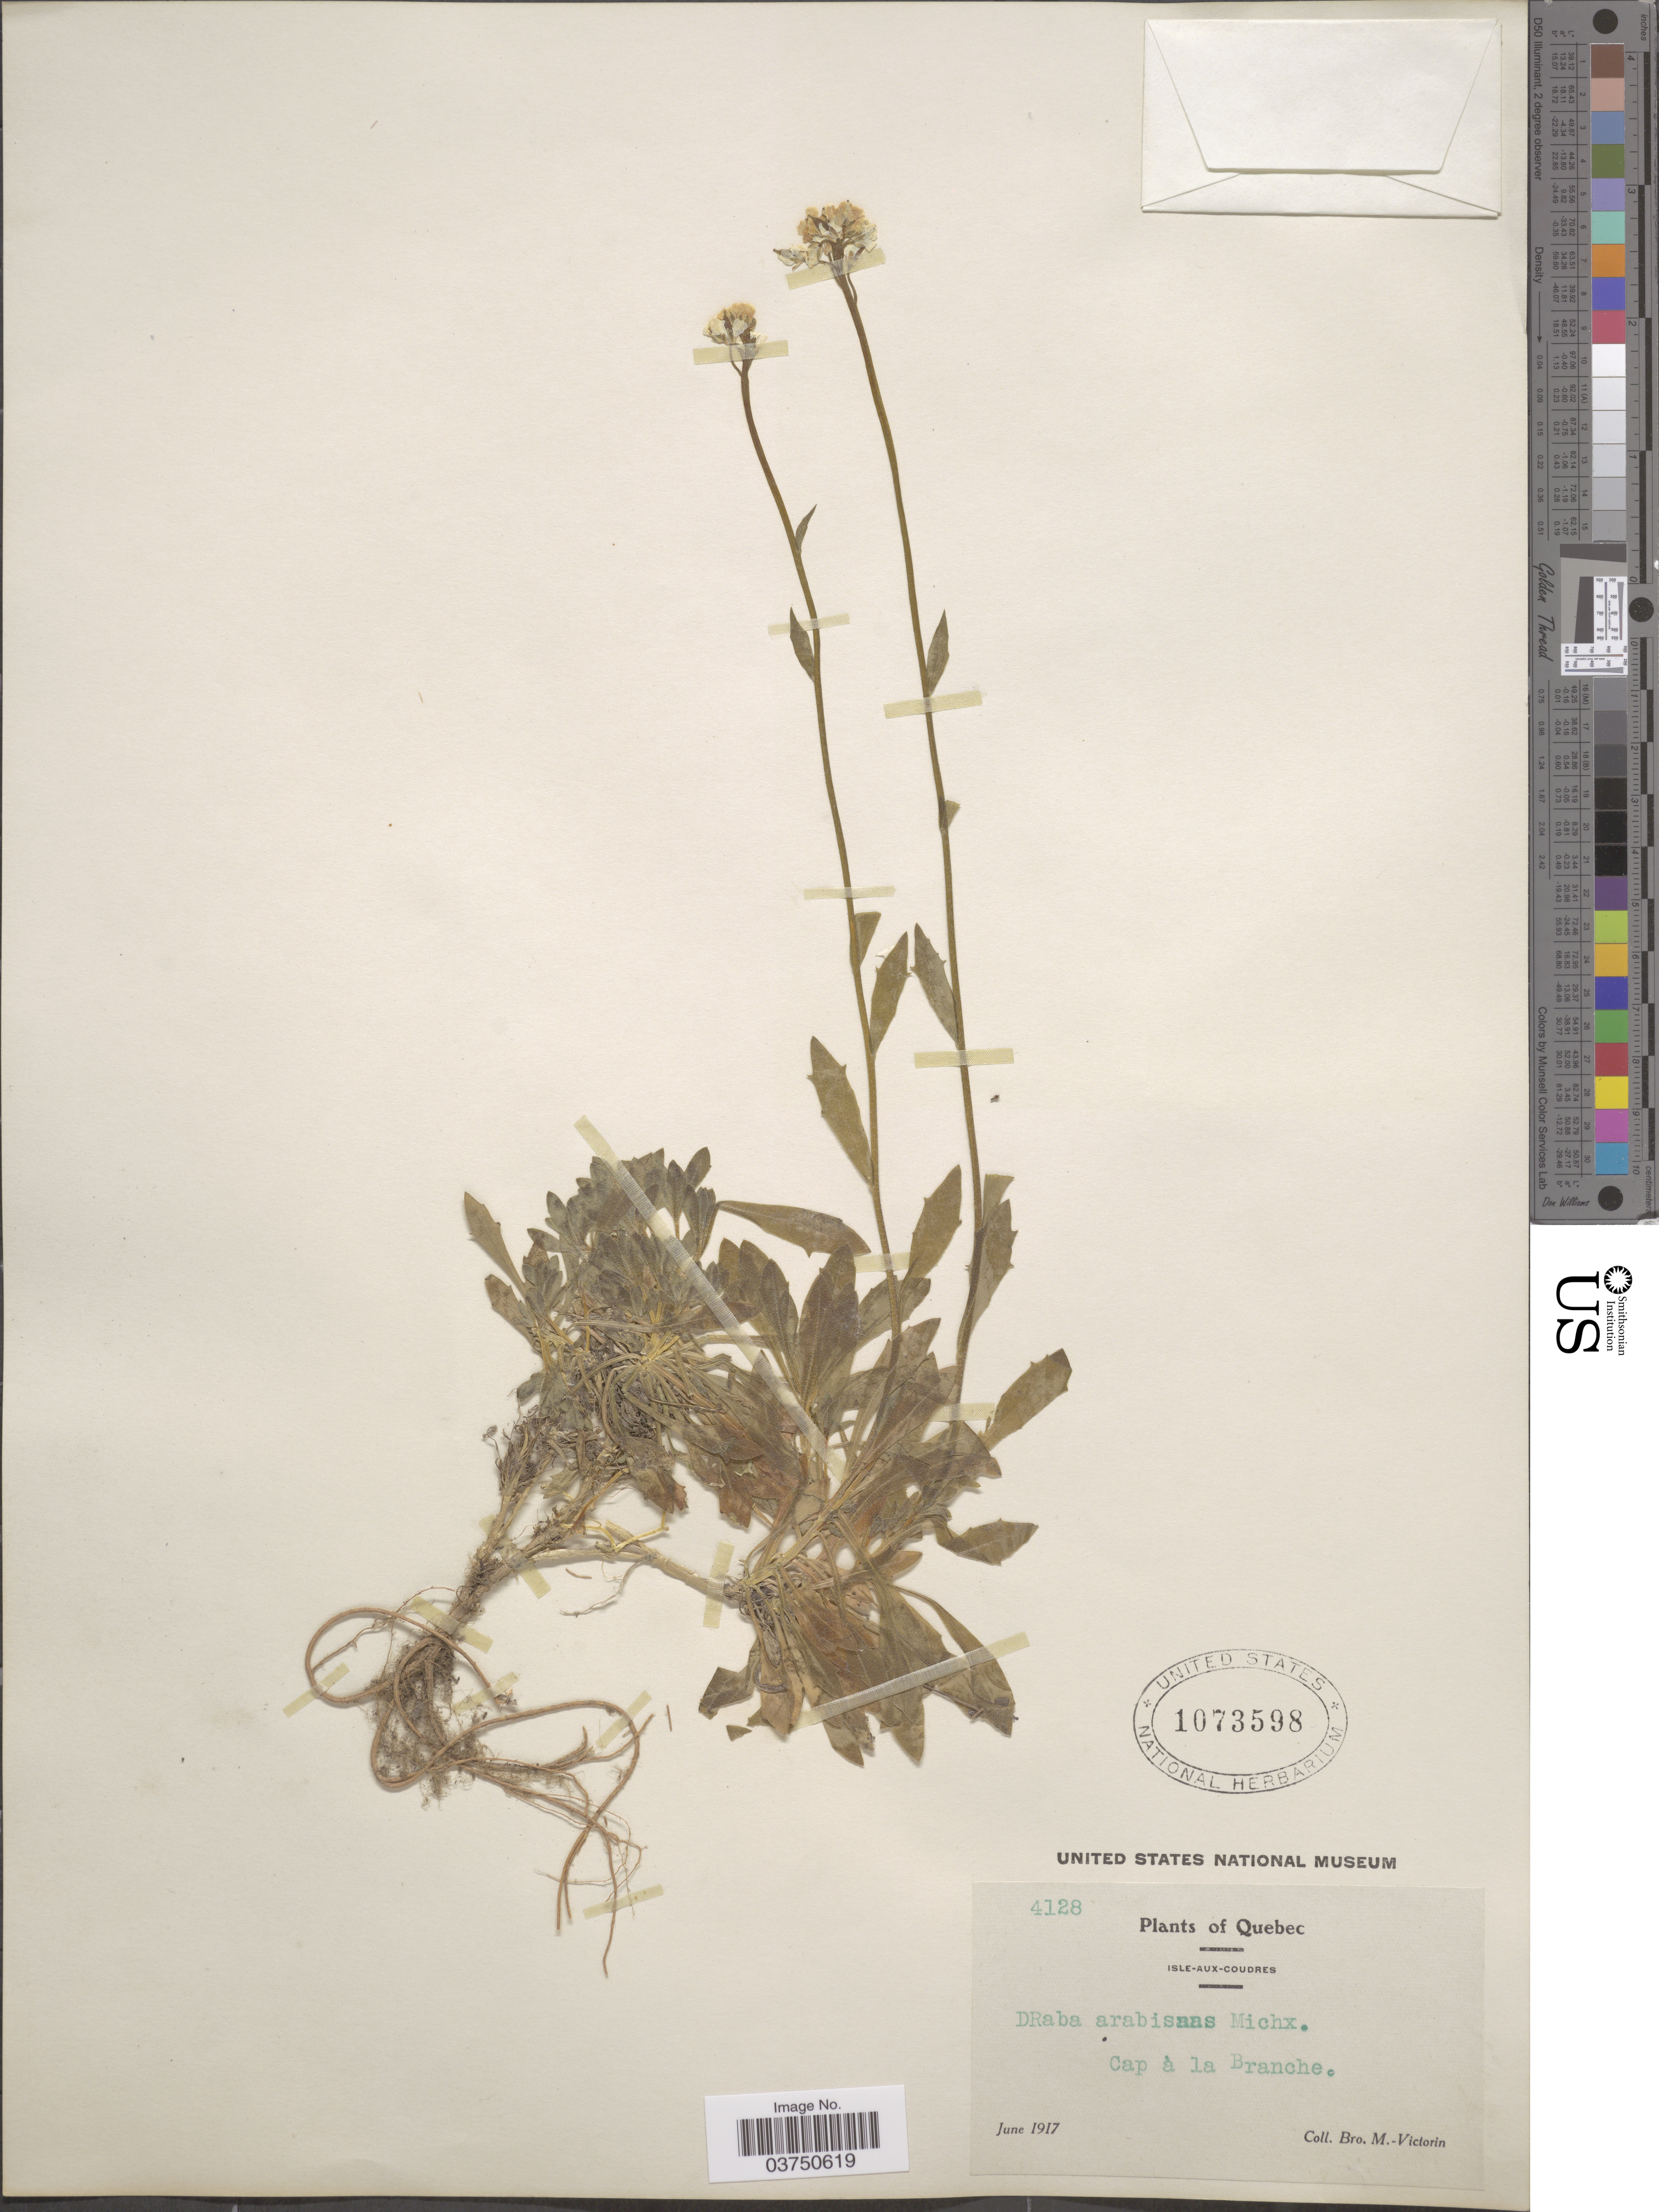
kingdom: Plantae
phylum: Tracheophyta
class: Magnoliopsida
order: Brassicales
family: Brassicaceae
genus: Draba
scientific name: Draba arabisans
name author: Michx.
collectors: Fr. Marie-Victorin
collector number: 4128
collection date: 1917-06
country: Canada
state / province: Quebec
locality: Isle-Aux-Coudres. Cap à la Branche.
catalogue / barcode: US 1073598